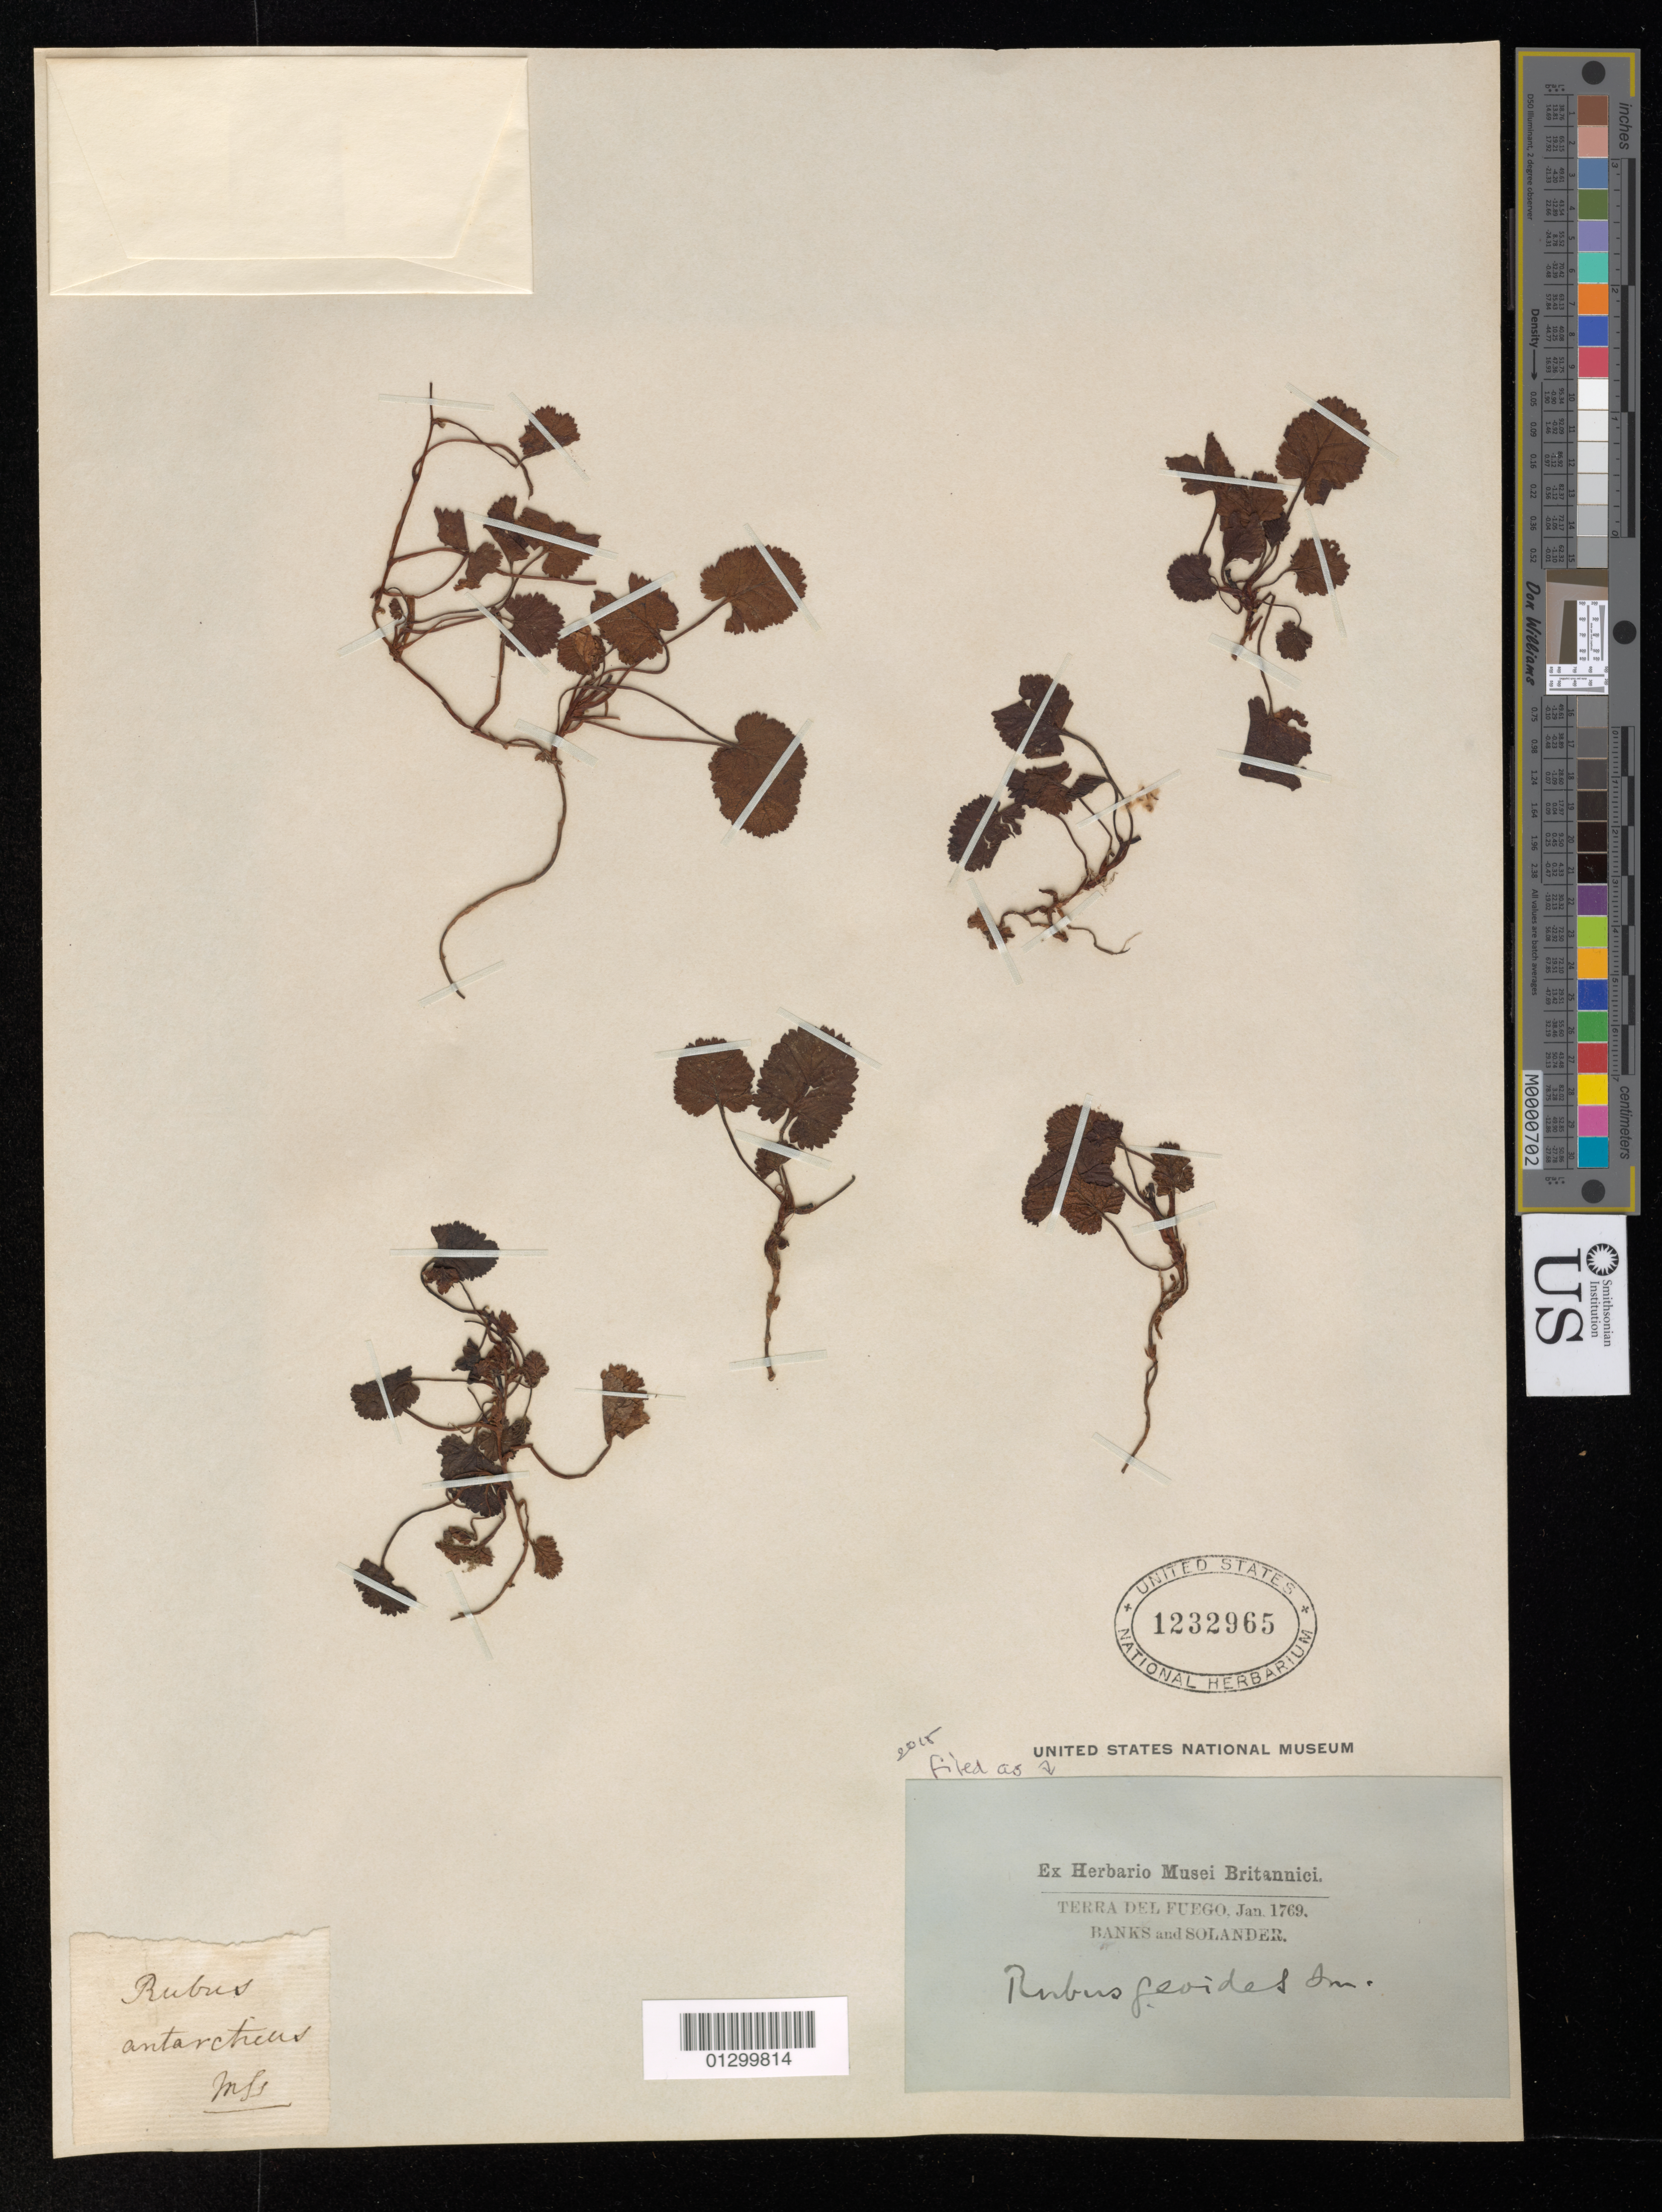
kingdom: Plantae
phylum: Tracheophyta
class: Magnoliopsida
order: Rosales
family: Rosaceae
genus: Rubus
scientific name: Rubus geoides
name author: Sm.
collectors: J. Banks & D. C. Solander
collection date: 1769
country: Argentina / Chile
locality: Tierra del Fuego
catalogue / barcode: US 1232965